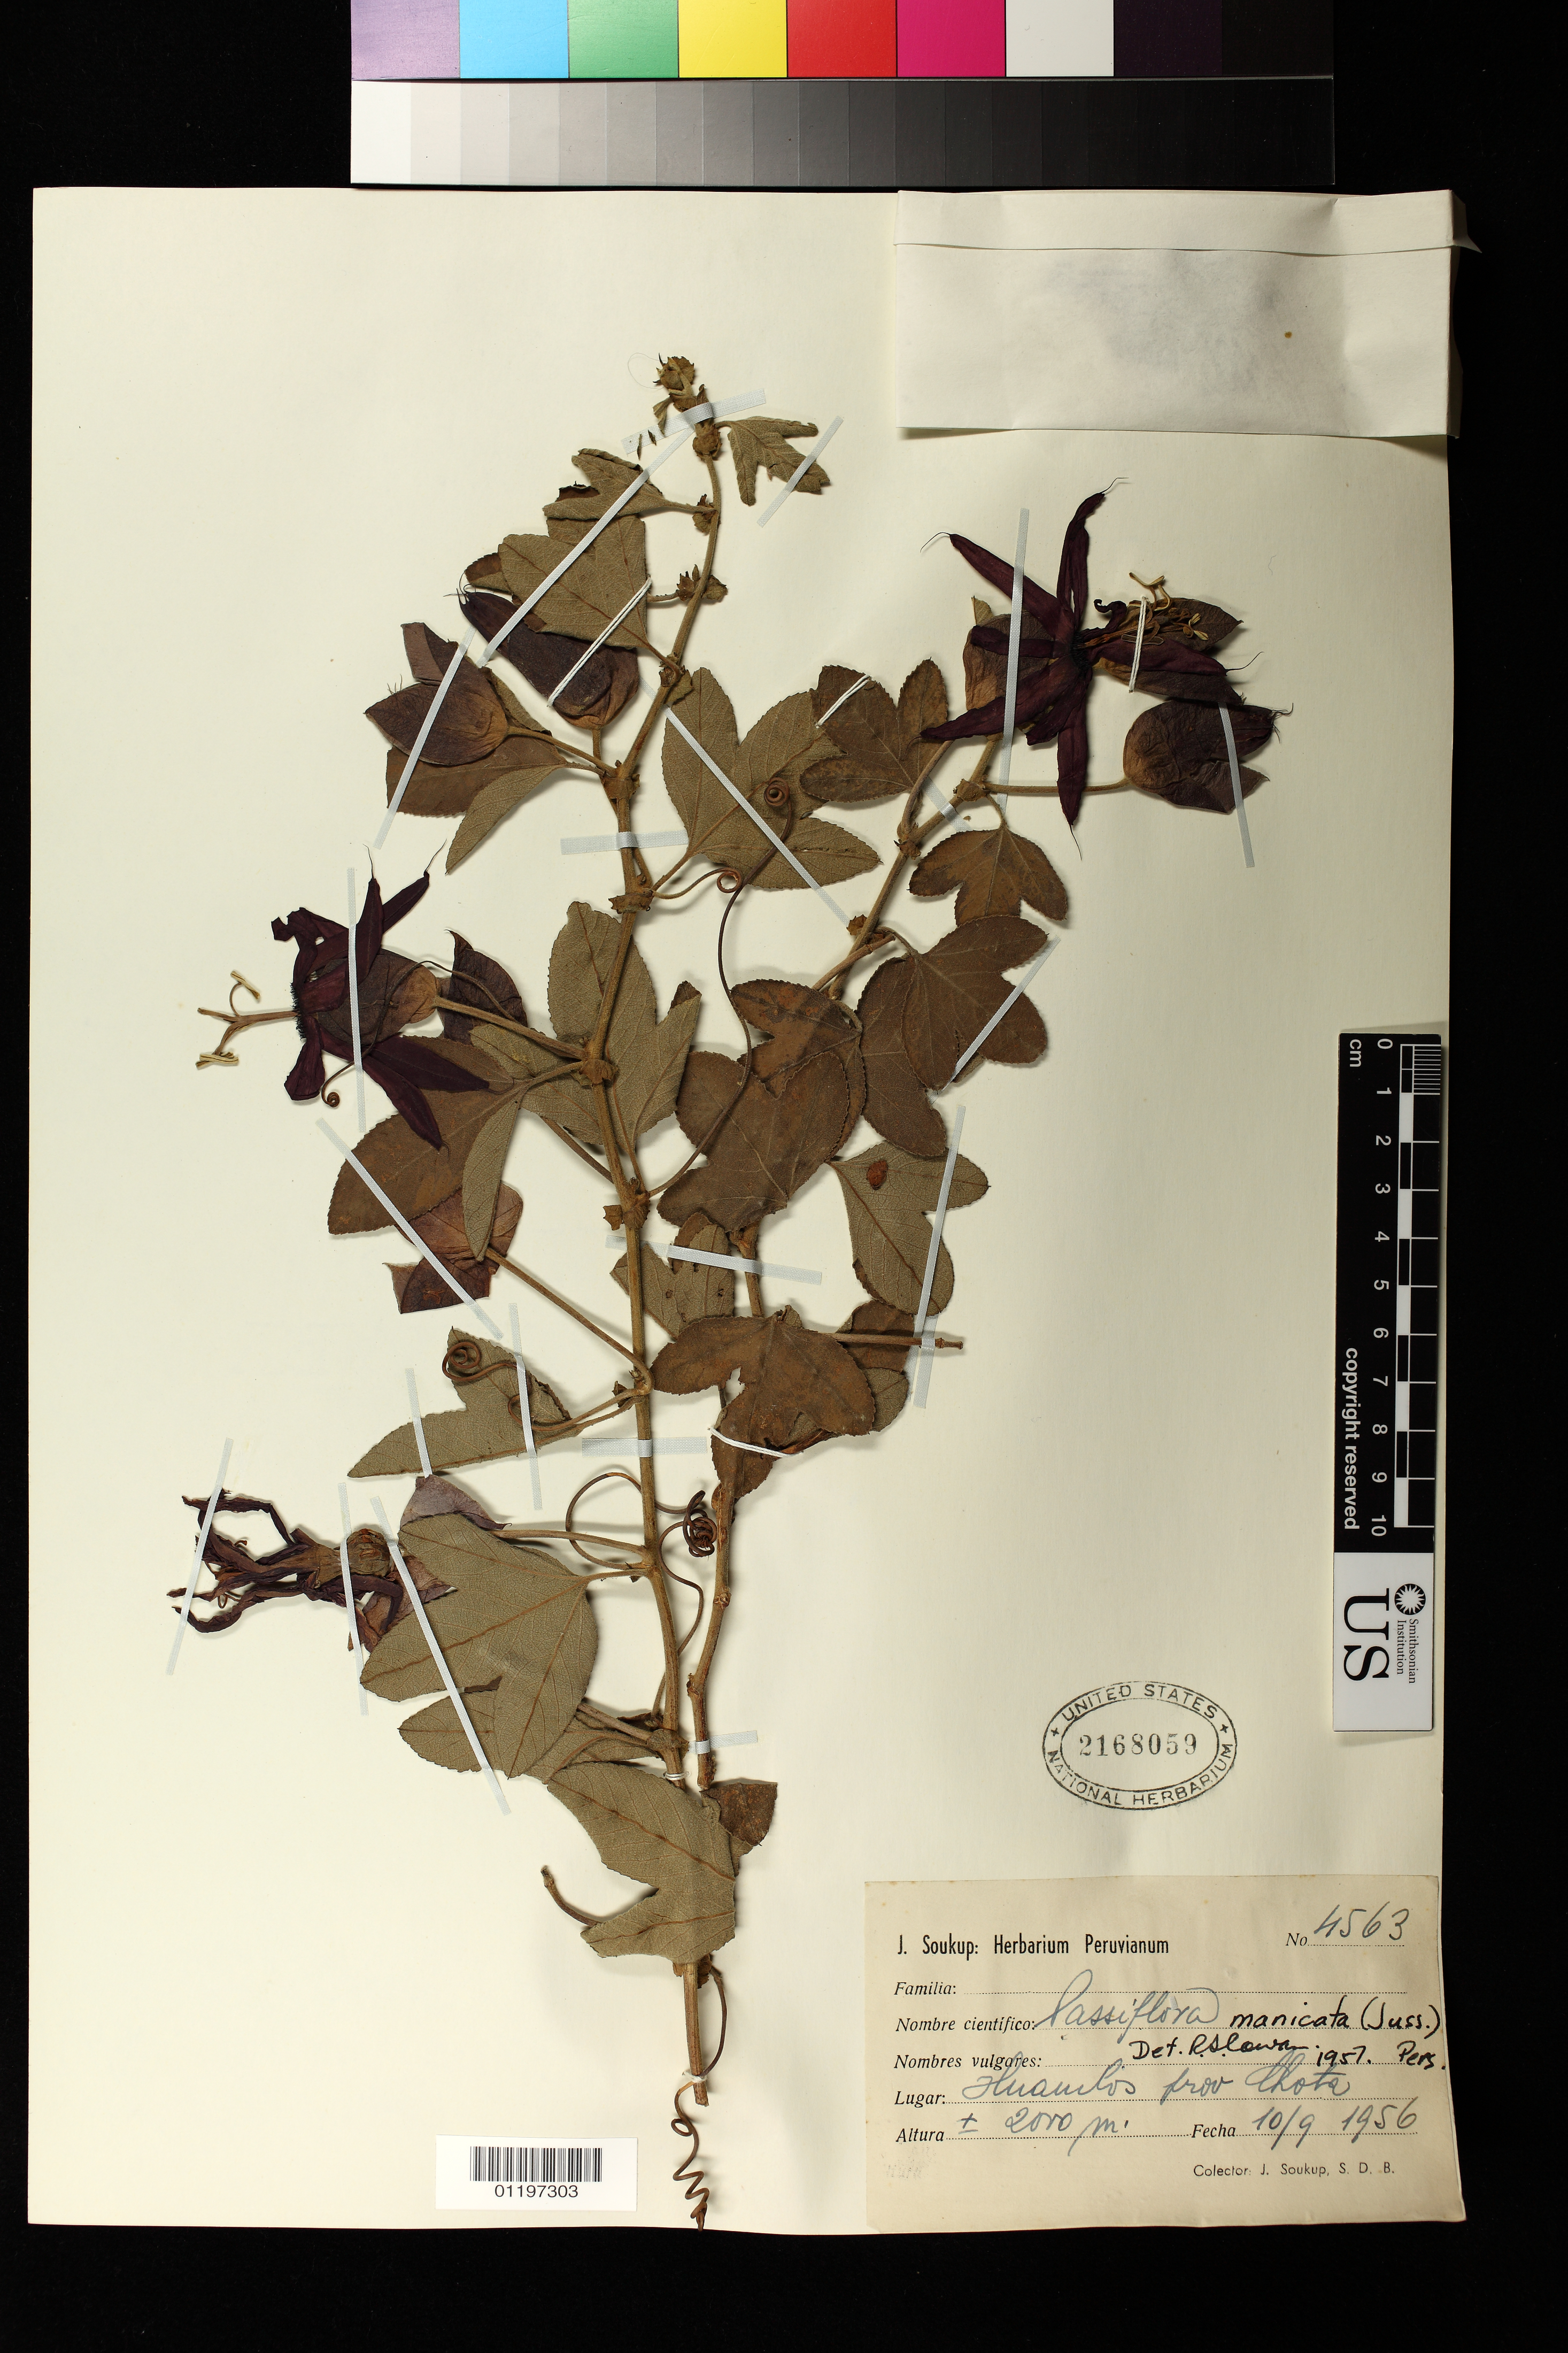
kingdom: Plantae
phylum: Tracheophyta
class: Magnoliopsida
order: Malpighiales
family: Passifloraceae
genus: Passiflora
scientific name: Passiflora manicata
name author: (Juss.) Pers.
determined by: Cowan, R. S.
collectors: J. J. Soukup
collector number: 4563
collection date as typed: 9 Sep 1956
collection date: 1956-09-09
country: Peru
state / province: Cajamarca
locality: Huambos, prov. Chota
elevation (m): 2000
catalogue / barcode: US 2168059